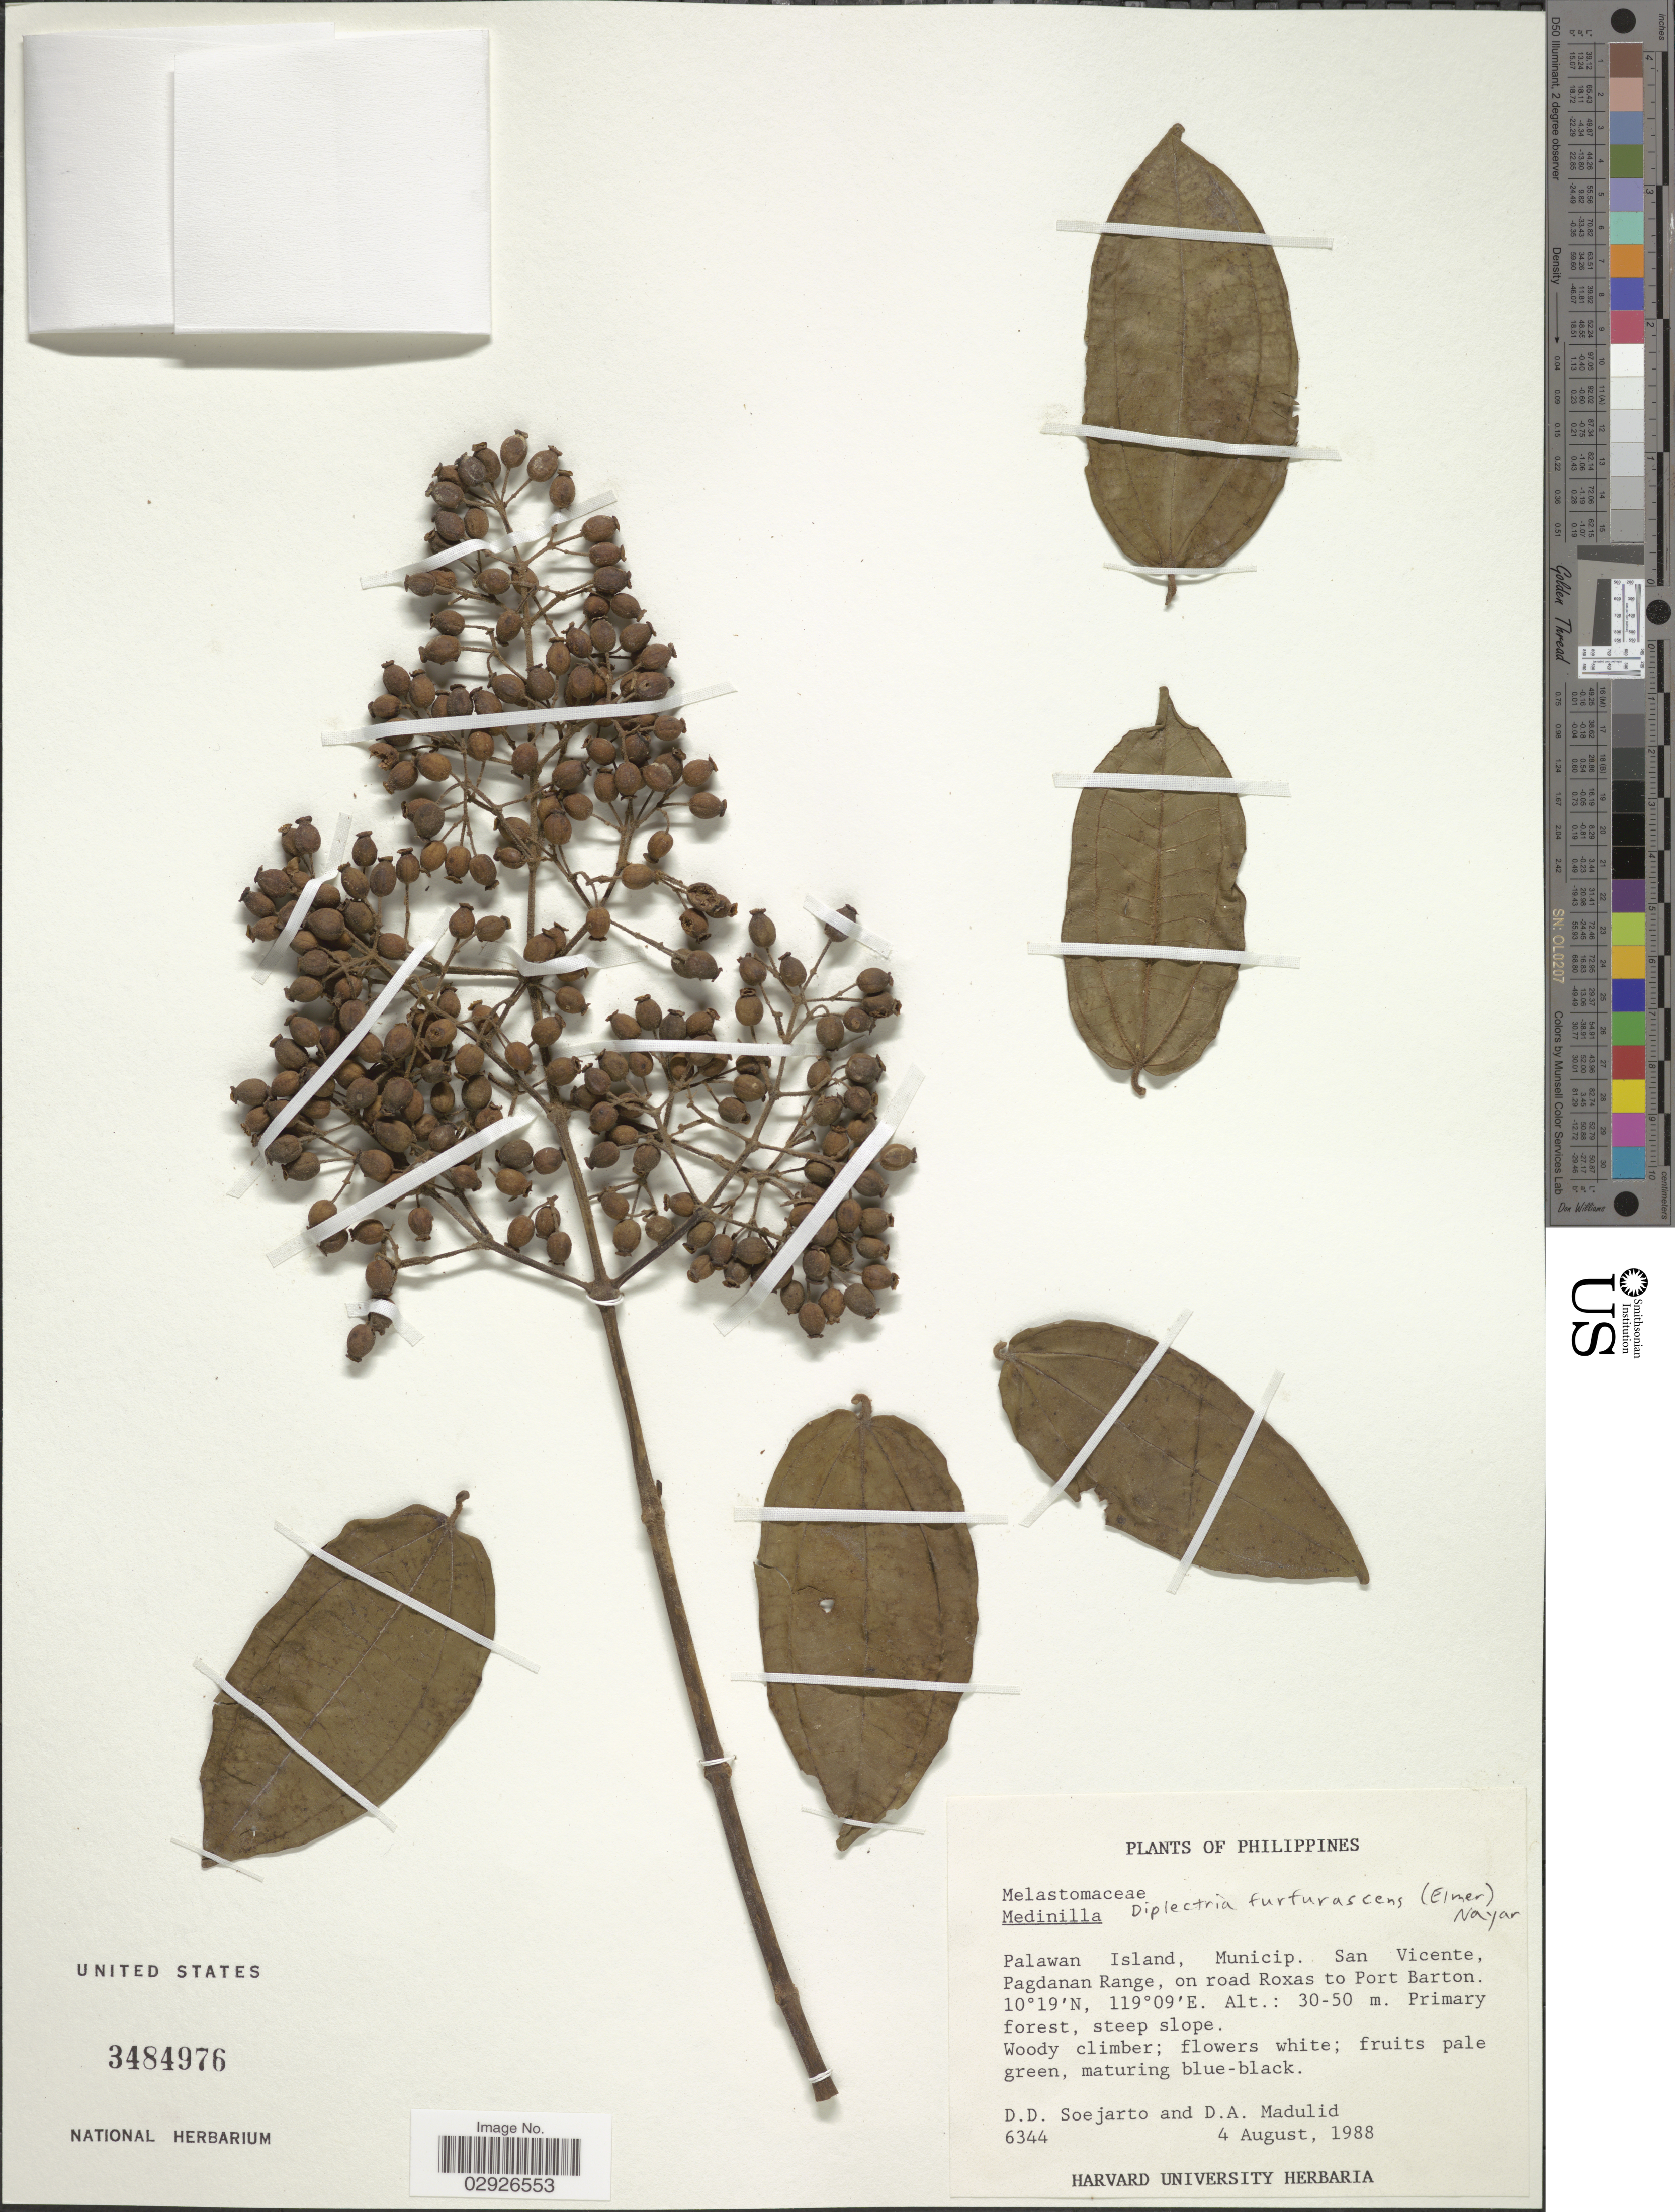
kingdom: Plantae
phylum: Tracheophyta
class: Magnoliopsida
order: Myrtales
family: Melastomataceae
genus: Diplectria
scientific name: Diplectria divaricata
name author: (Willd.) Kuntze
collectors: D. Madulid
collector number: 6344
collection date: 1988-08-04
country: Philippines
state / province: Mimaropa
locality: Palawan Island, Municip. San Vicente, Pagdanan Range, on road Roxas to Port Barton.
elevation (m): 30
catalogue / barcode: US 3484976